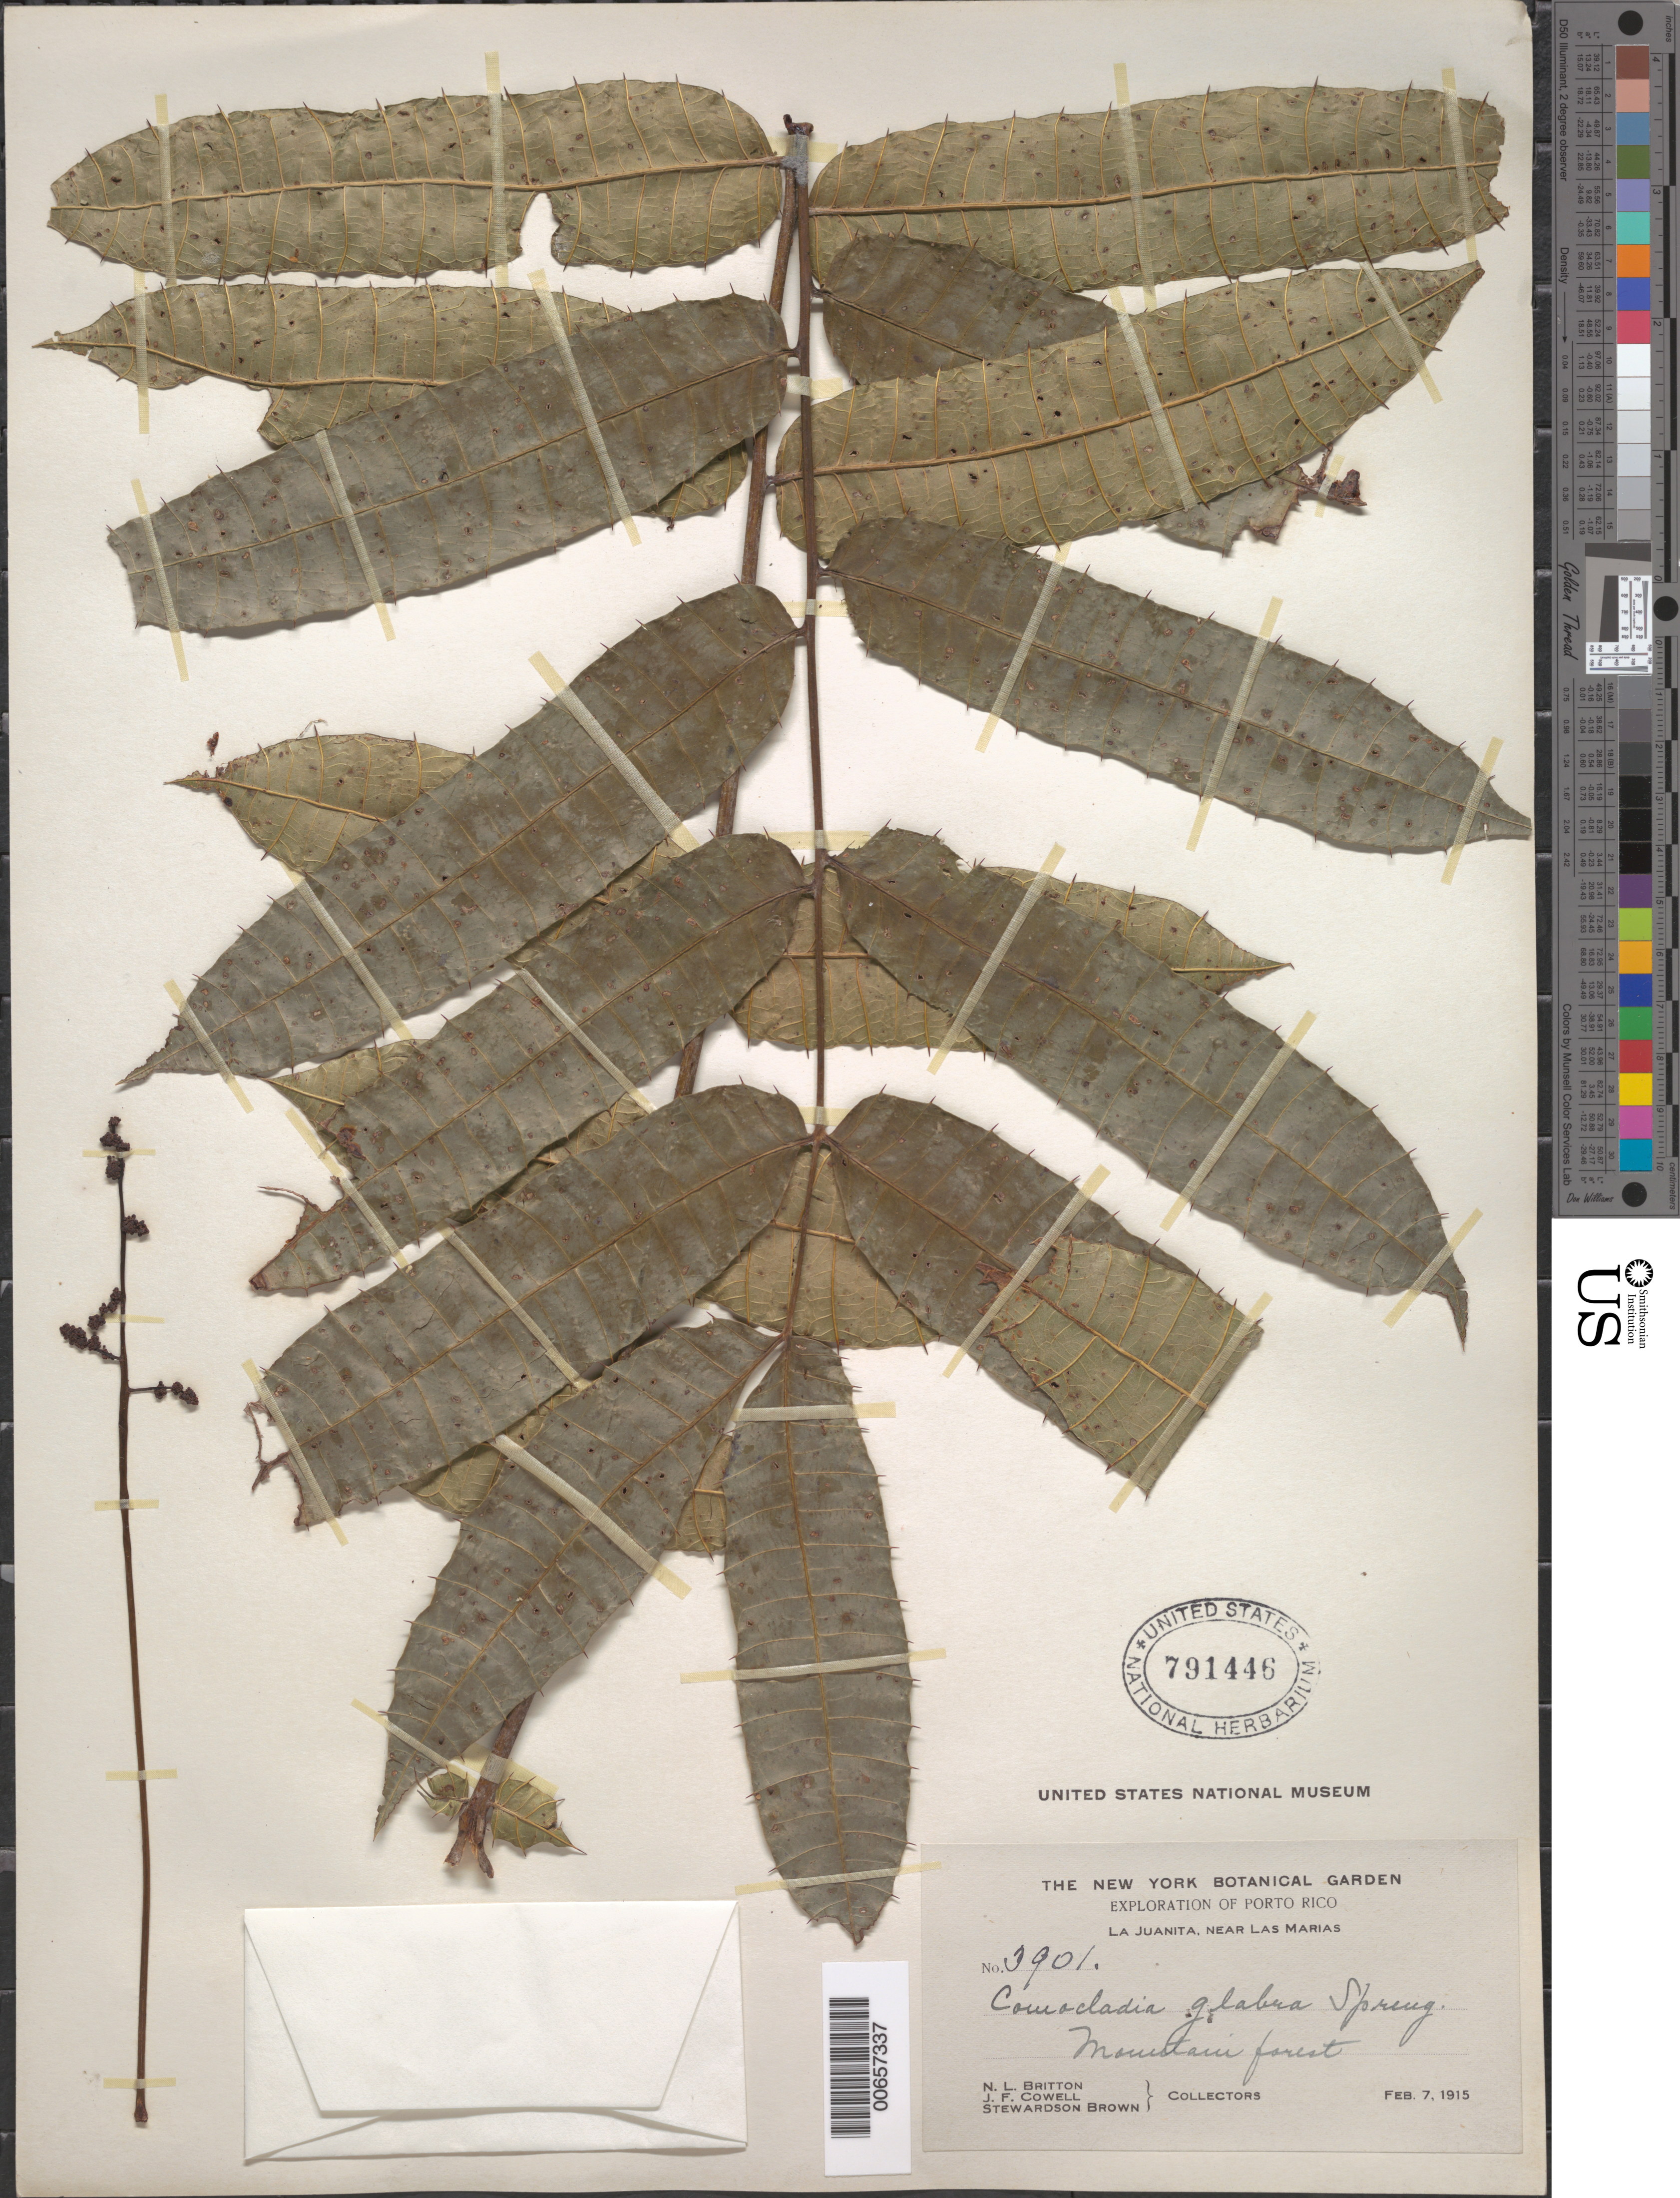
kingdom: Plantae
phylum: Tracheophyta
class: Magnoliopsida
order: Sapindales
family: Anacardiaceae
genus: Comocladia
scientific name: Comocladia glabra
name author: (Schult.) Spreng.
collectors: N. Britton, J. F. Cowell & S. Brown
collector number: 3901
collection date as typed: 07 Feb 1915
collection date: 1915-02-07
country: Puerto Rico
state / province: Las Marías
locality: La Juanita, near Las Marias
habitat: Mountain forest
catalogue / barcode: US 791446